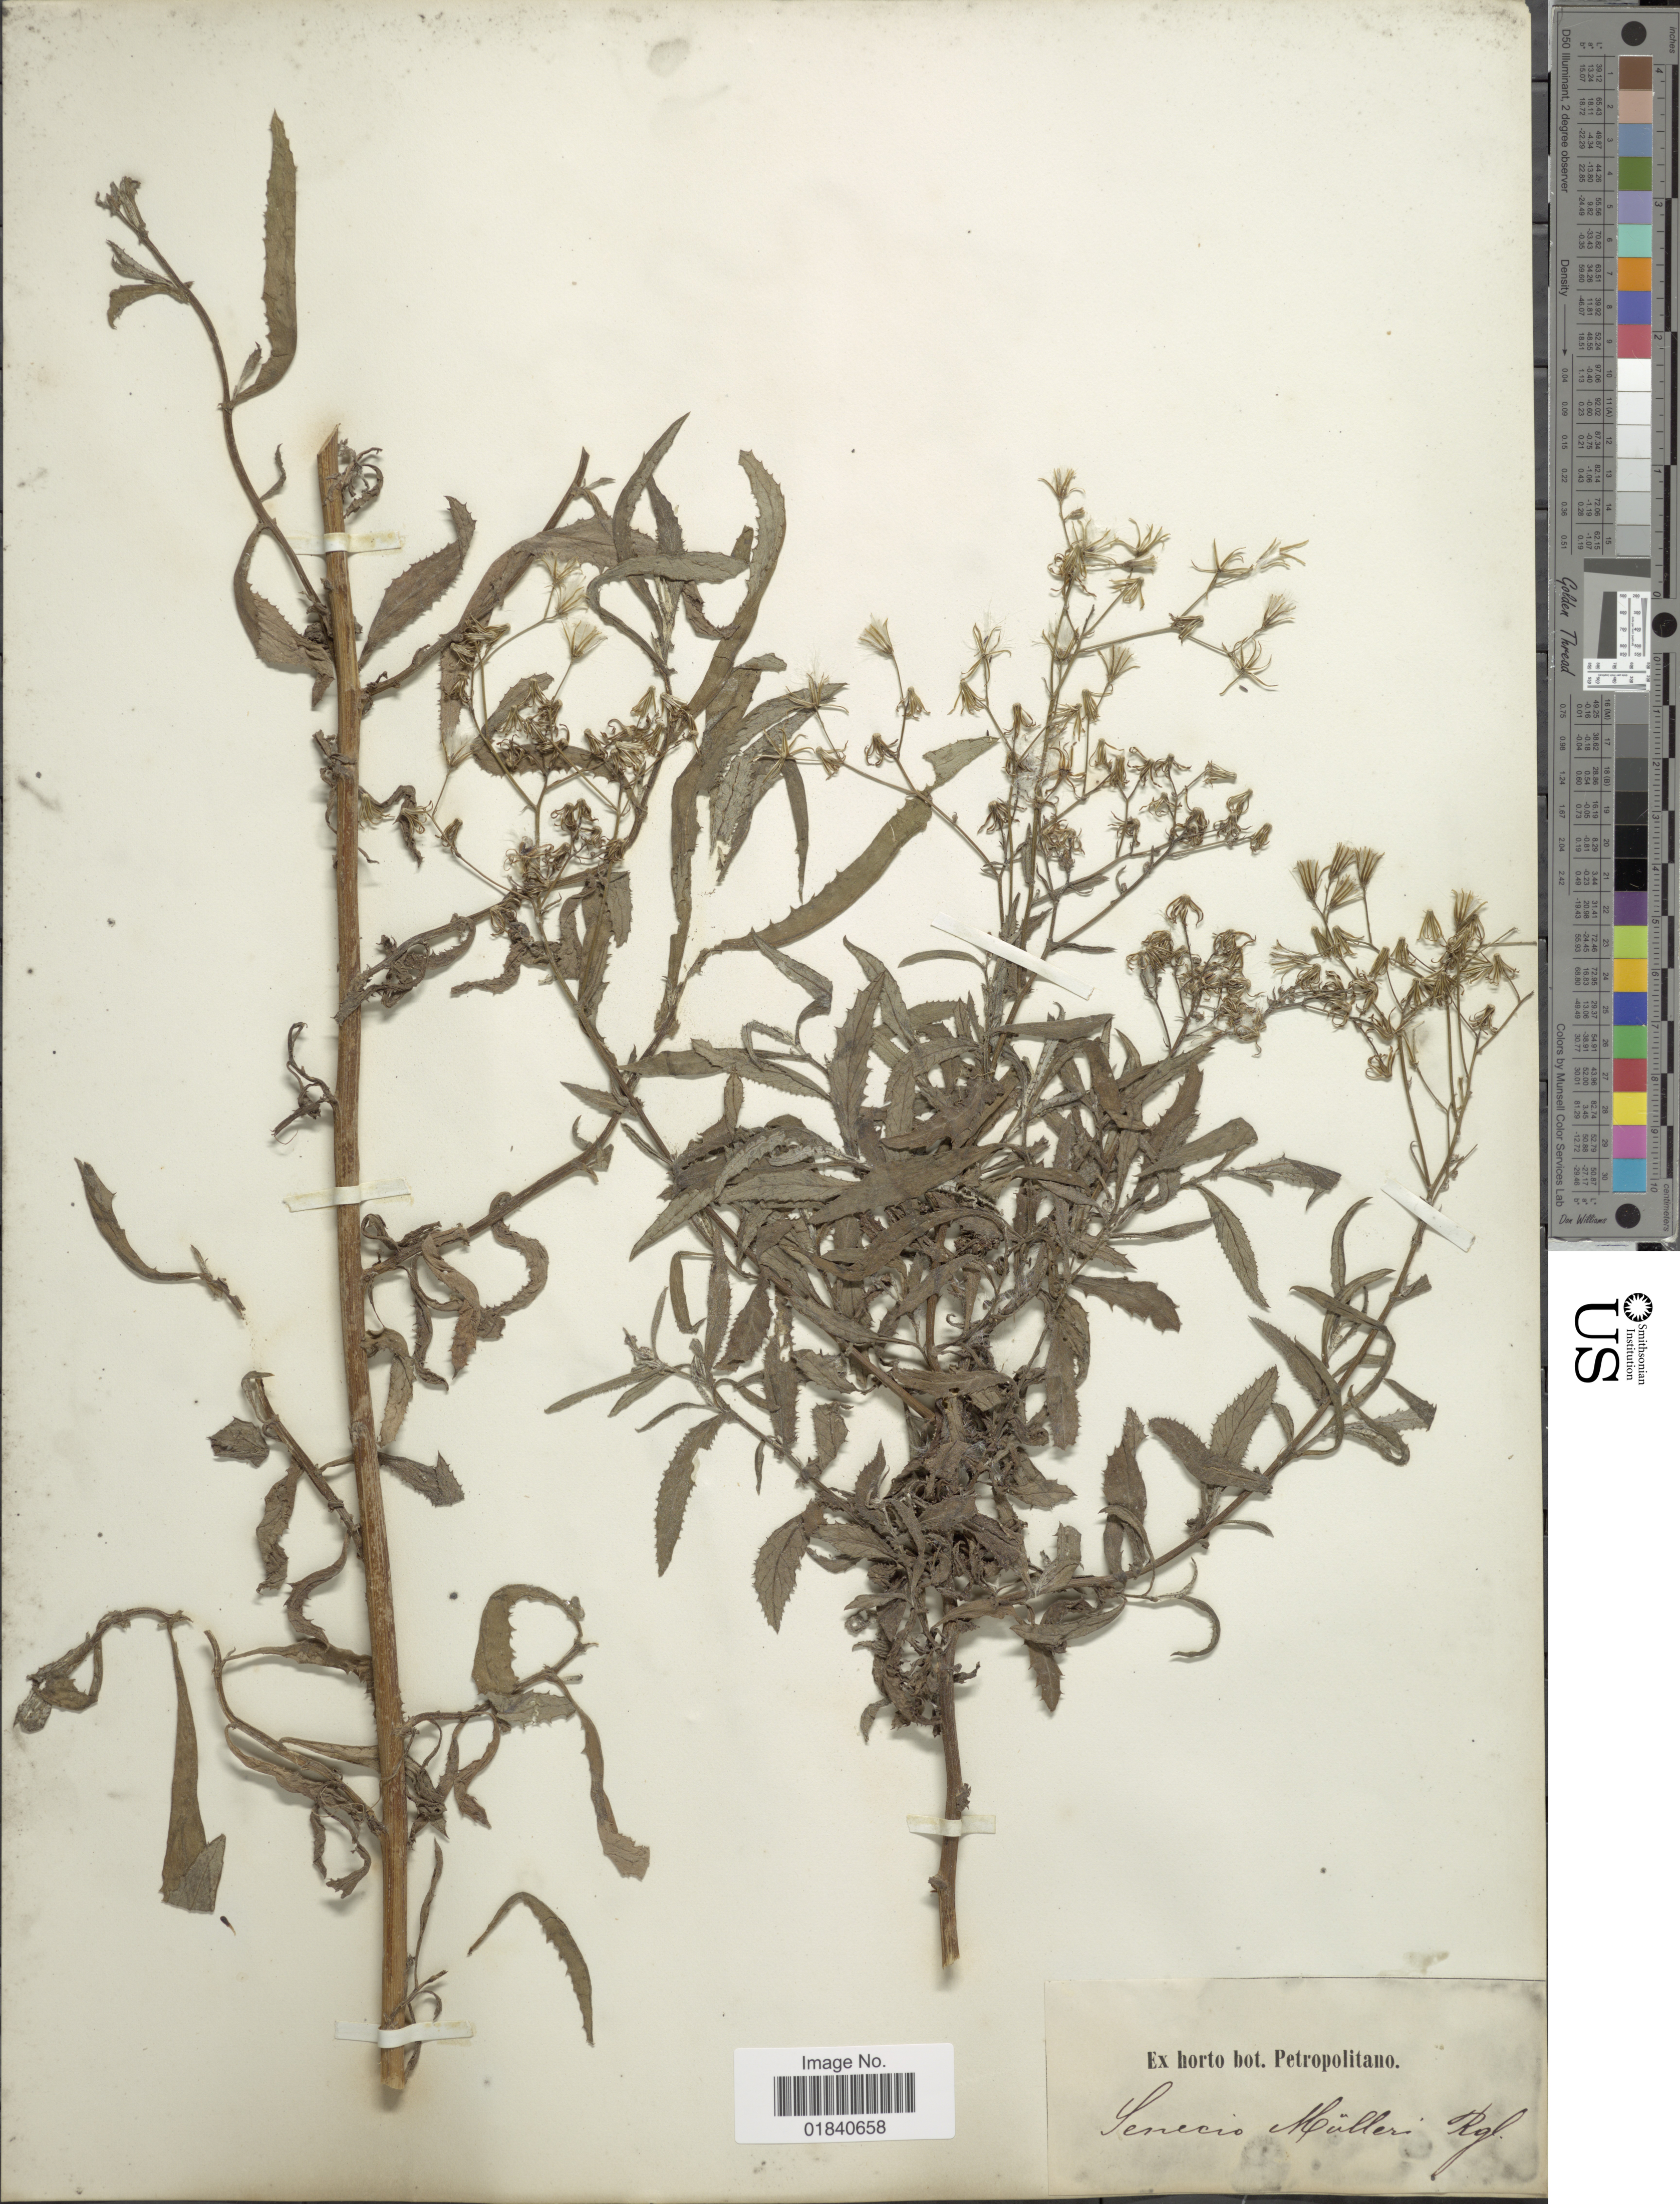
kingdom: Plantae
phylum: Tracheophyta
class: Magnoliopsida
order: Asterales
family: Asteraceae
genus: Brachyglottis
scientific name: Brachyglottis stewartiae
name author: (Armstr.) B. Nord.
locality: Ex horto bot. Petropolitano